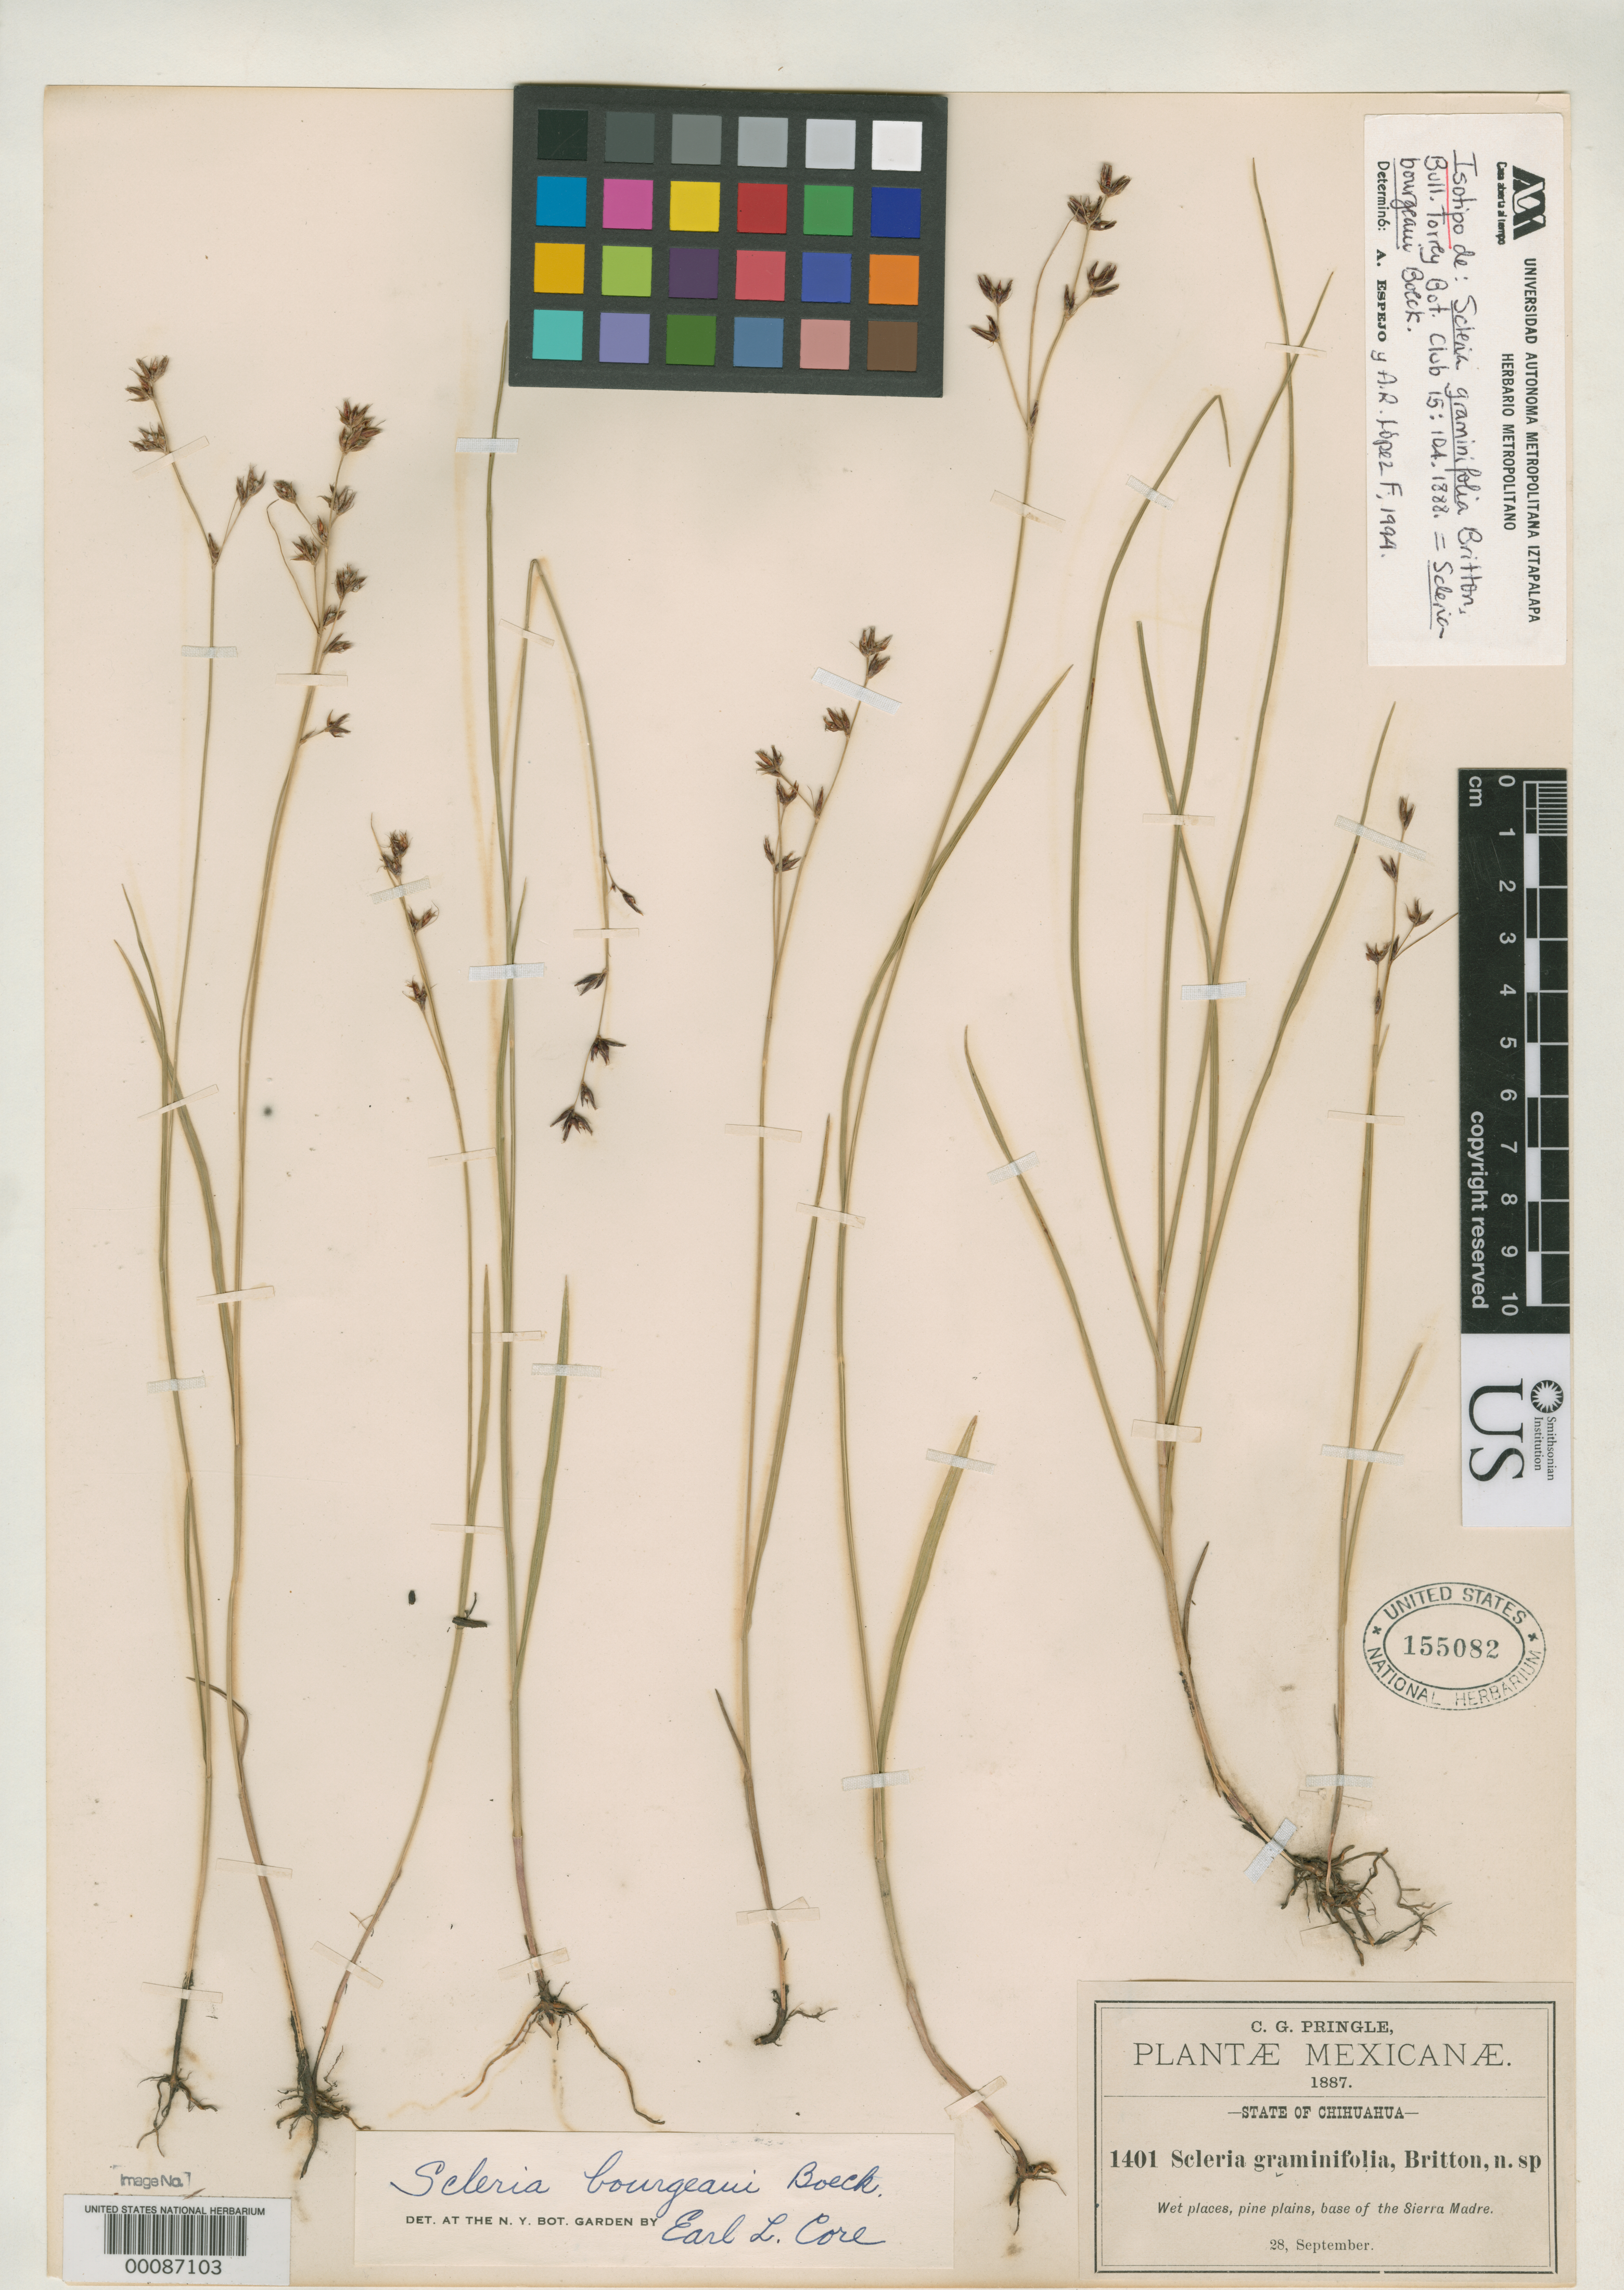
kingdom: Plantae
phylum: Tracheophyta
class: Liliopsida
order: Poales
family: Cyperaceae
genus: Scleria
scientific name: Scleria graminifolia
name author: Britton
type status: Isotype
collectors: C. G. Pringle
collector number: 1401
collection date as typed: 28 Sep 1887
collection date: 1887-09-28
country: Mexico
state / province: Chihuahua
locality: Base of the Sierra Madre.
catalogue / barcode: US 155082